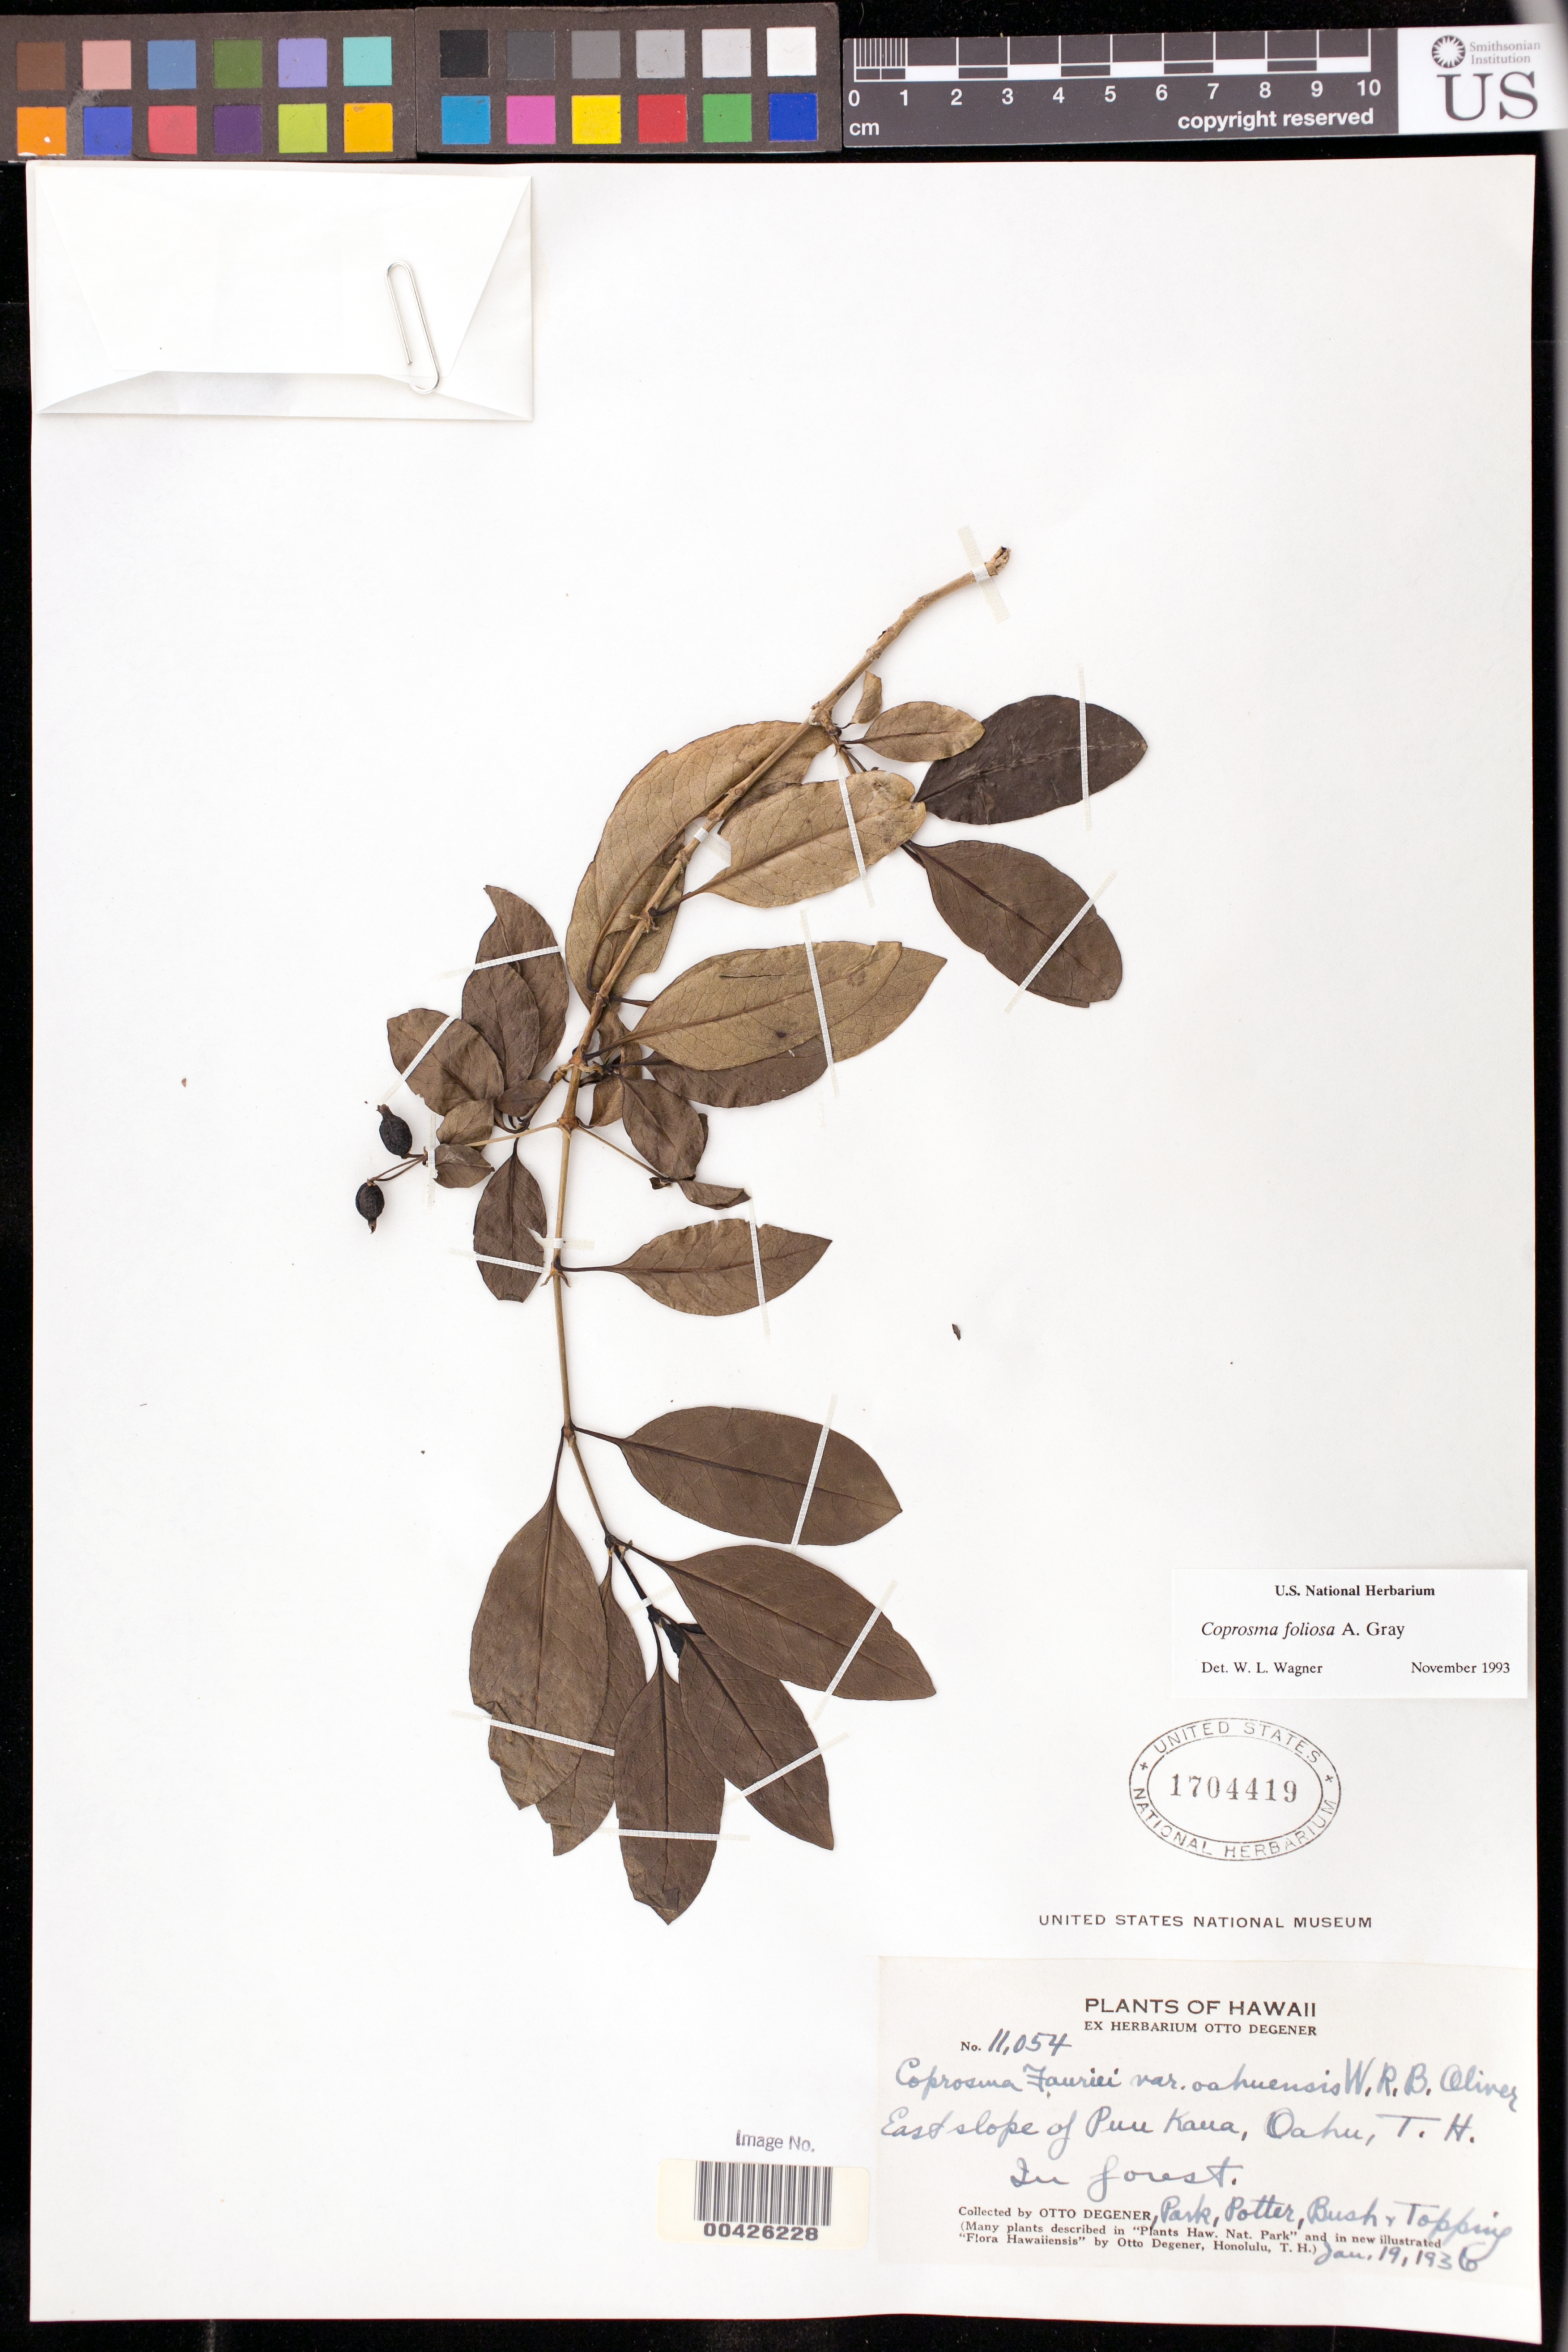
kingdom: Plantae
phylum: Tracheophyta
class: Magnoliopsida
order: Gentianales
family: Rubiaceae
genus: Coprosma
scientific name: Coprosma foliosa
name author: A. Gray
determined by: Wagner, W. L., (BOT), Smithsonian Institution - National Museum of Natural History (UNITED STATES)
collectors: O. Degener, Park, Potter, B. F. Bush & D. L. Topping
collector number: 11054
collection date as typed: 19 Jan 1936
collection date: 1936-01-19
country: United States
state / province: Hawaii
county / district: Honolulu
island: Oahu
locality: E slope of Puu Kaua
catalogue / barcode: US 1704419